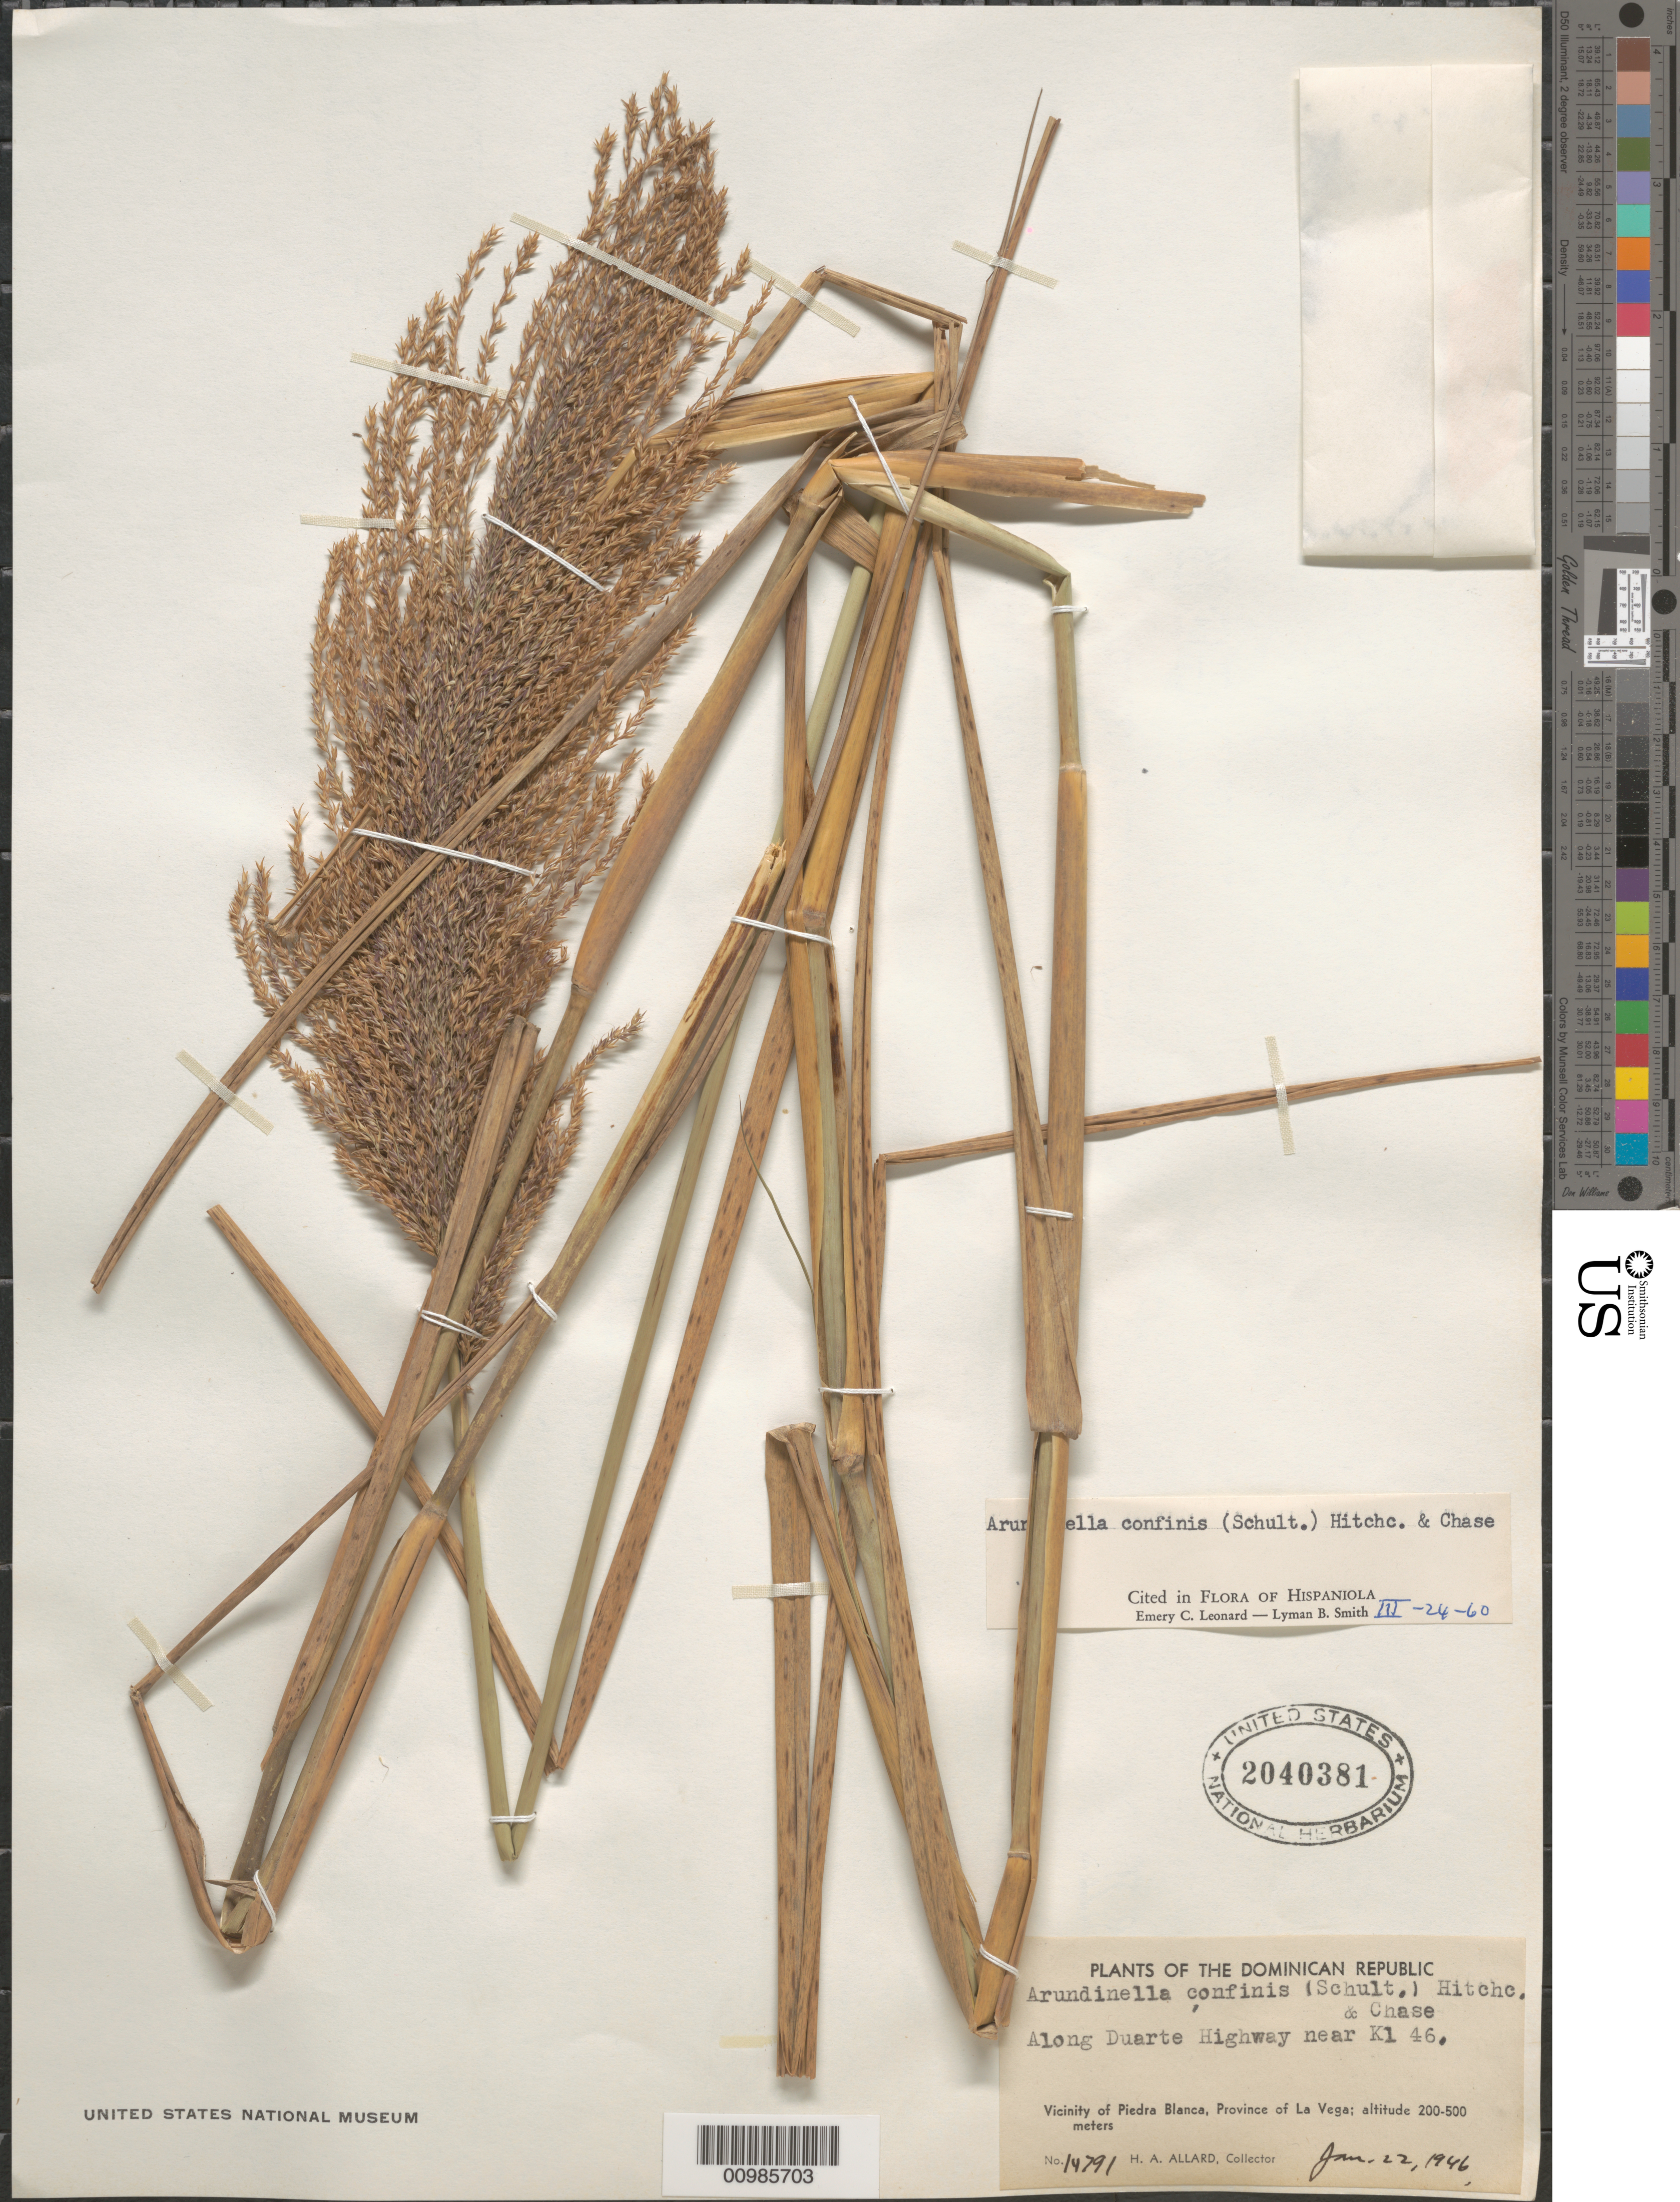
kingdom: Plantae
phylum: Tracheophyta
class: Liliopsida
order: Poales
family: Poaceae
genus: Arundinella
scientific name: Arundinella hispida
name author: (Humb. & Bonpl. ex Willd.) Kuntze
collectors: H. A. Allard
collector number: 14791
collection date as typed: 22 Jan 1946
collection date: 1946-01-22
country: Dominican Republic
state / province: La Vega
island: Hispaniola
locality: Vicinity of Piedra Blanca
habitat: along highway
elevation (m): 200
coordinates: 0 N, 0 E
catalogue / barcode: US 2040381